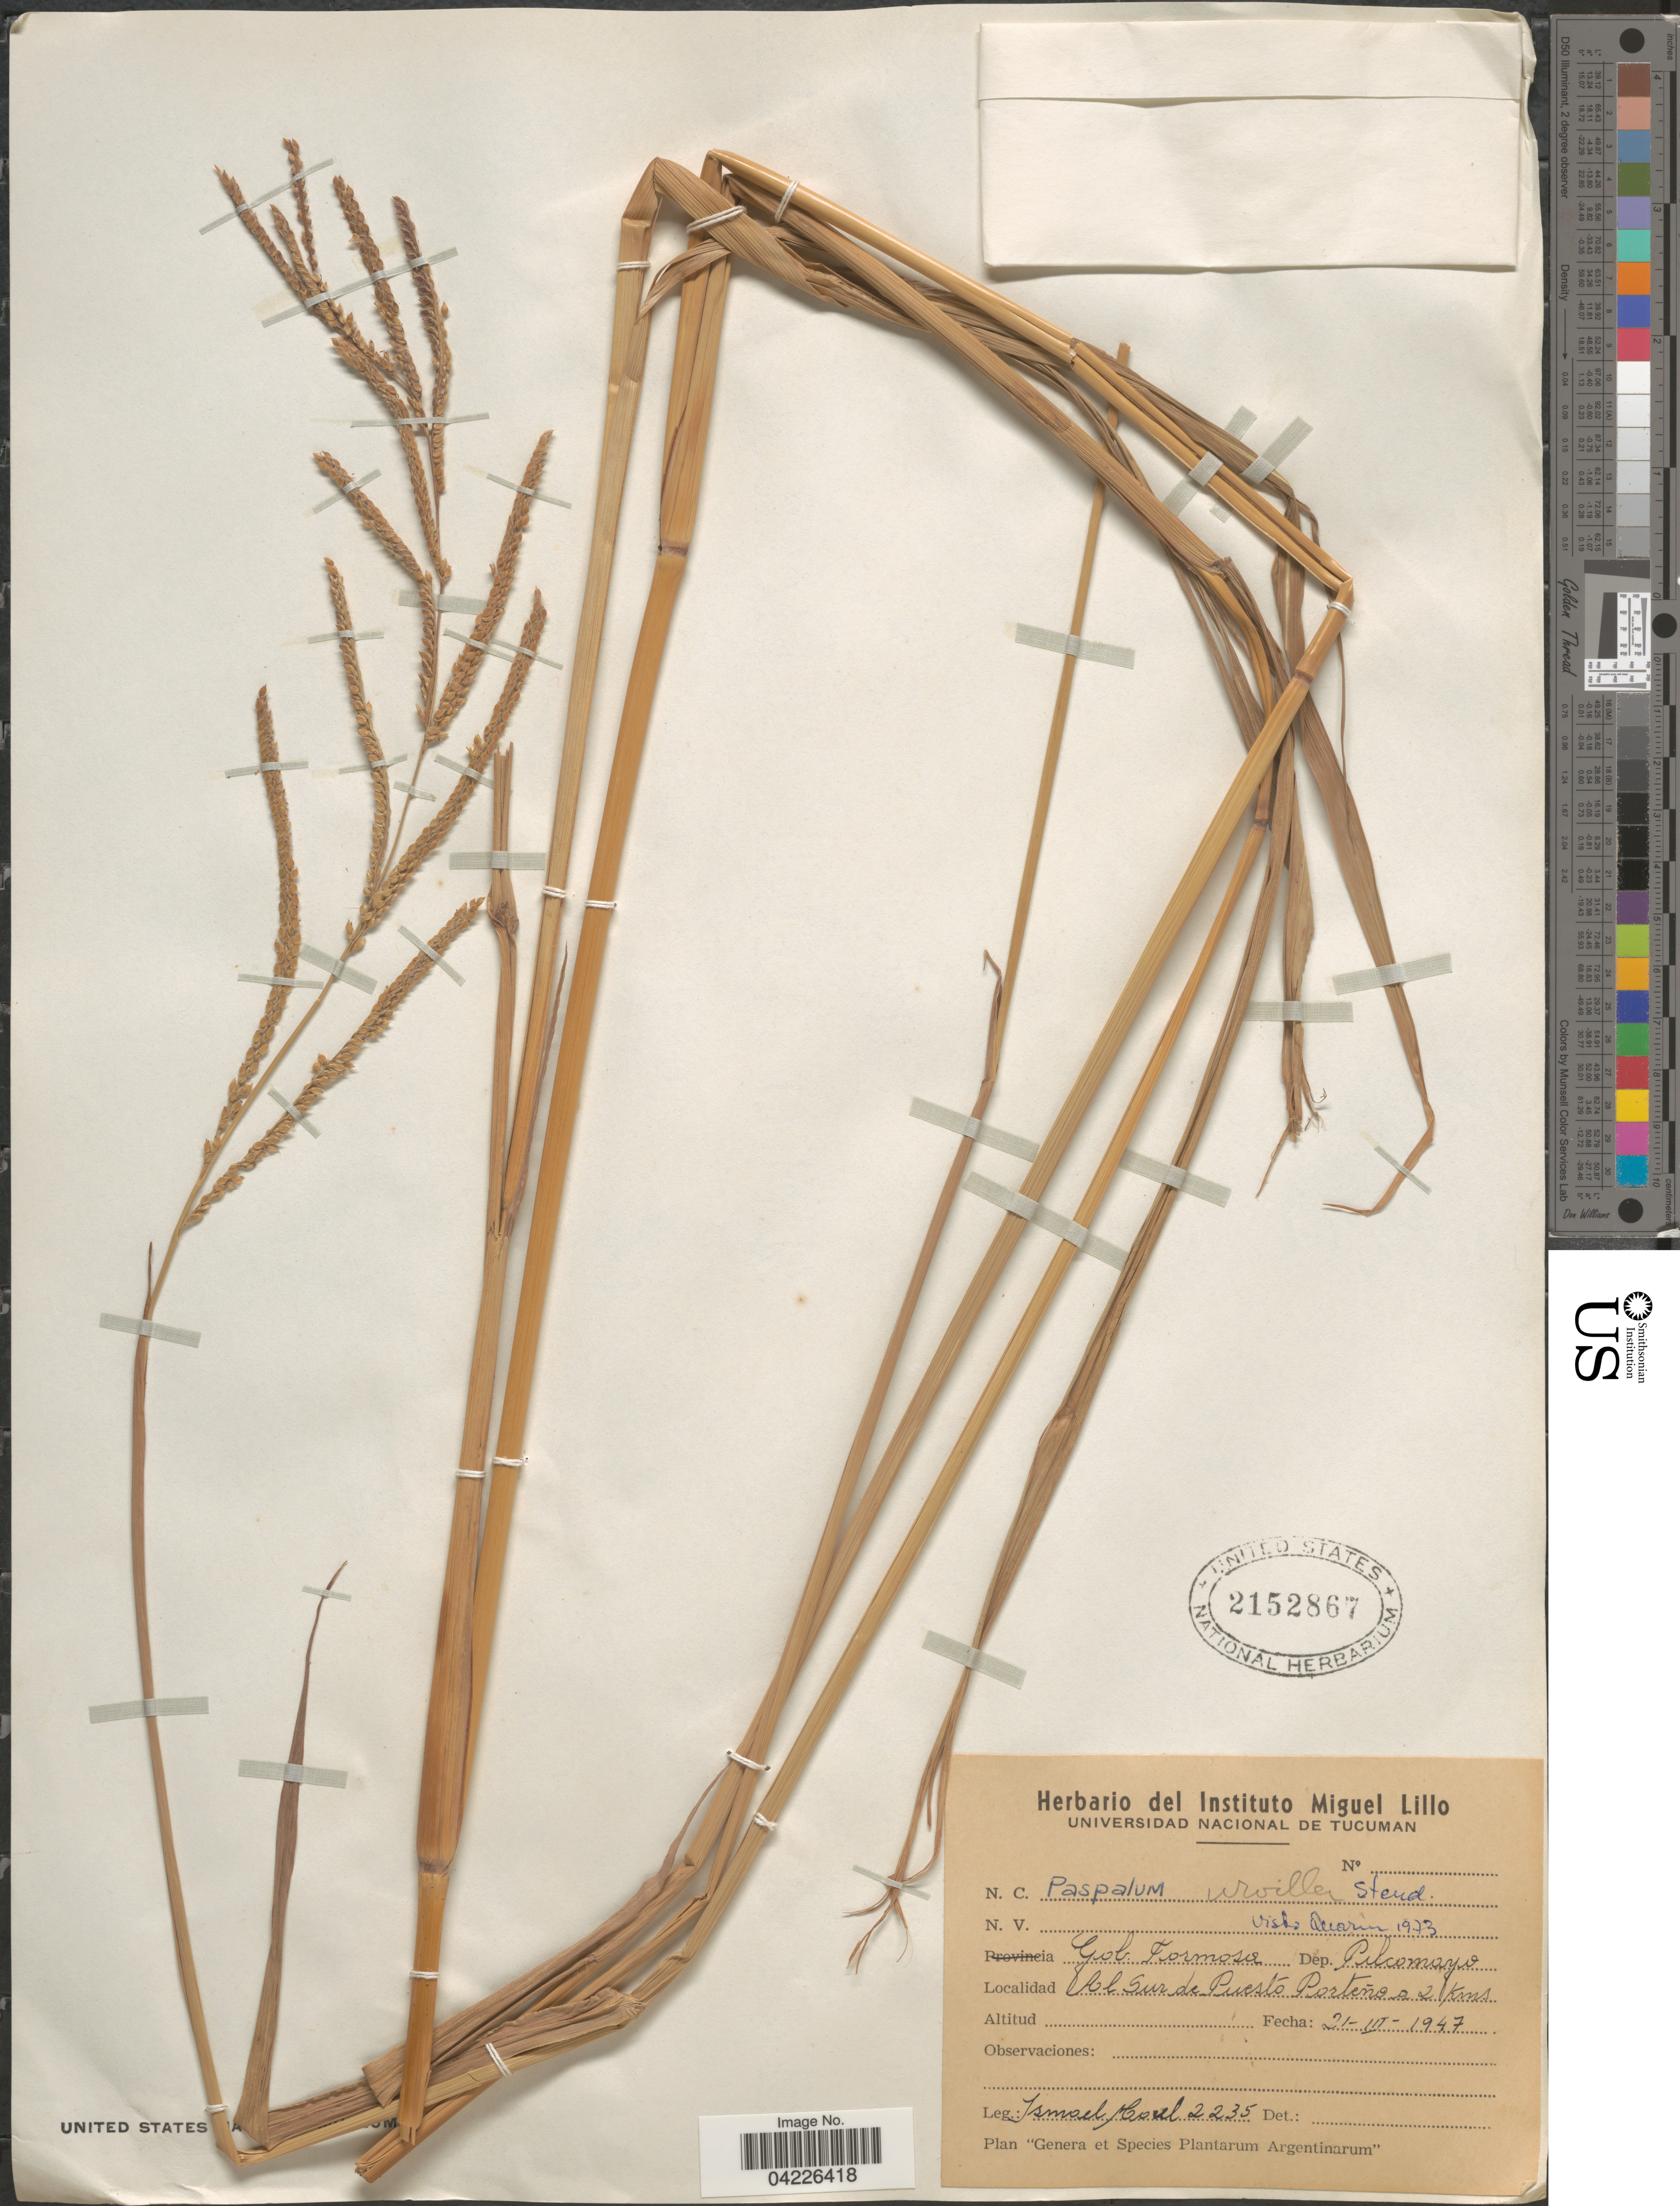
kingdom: Plantae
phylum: Tracheophyta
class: Liliopsida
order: Poales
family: Poaceae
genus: Paspalum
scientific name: Paspalum urvillei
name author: Steud.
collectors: I. Morel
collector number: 2235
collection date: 1947-03-21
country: Argentina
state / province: Formosa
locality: Gob. Formosa. Dep. Pilcomayo. Al Sur de Puesto Porteño a 2 Kms.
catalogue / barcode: US 2152867